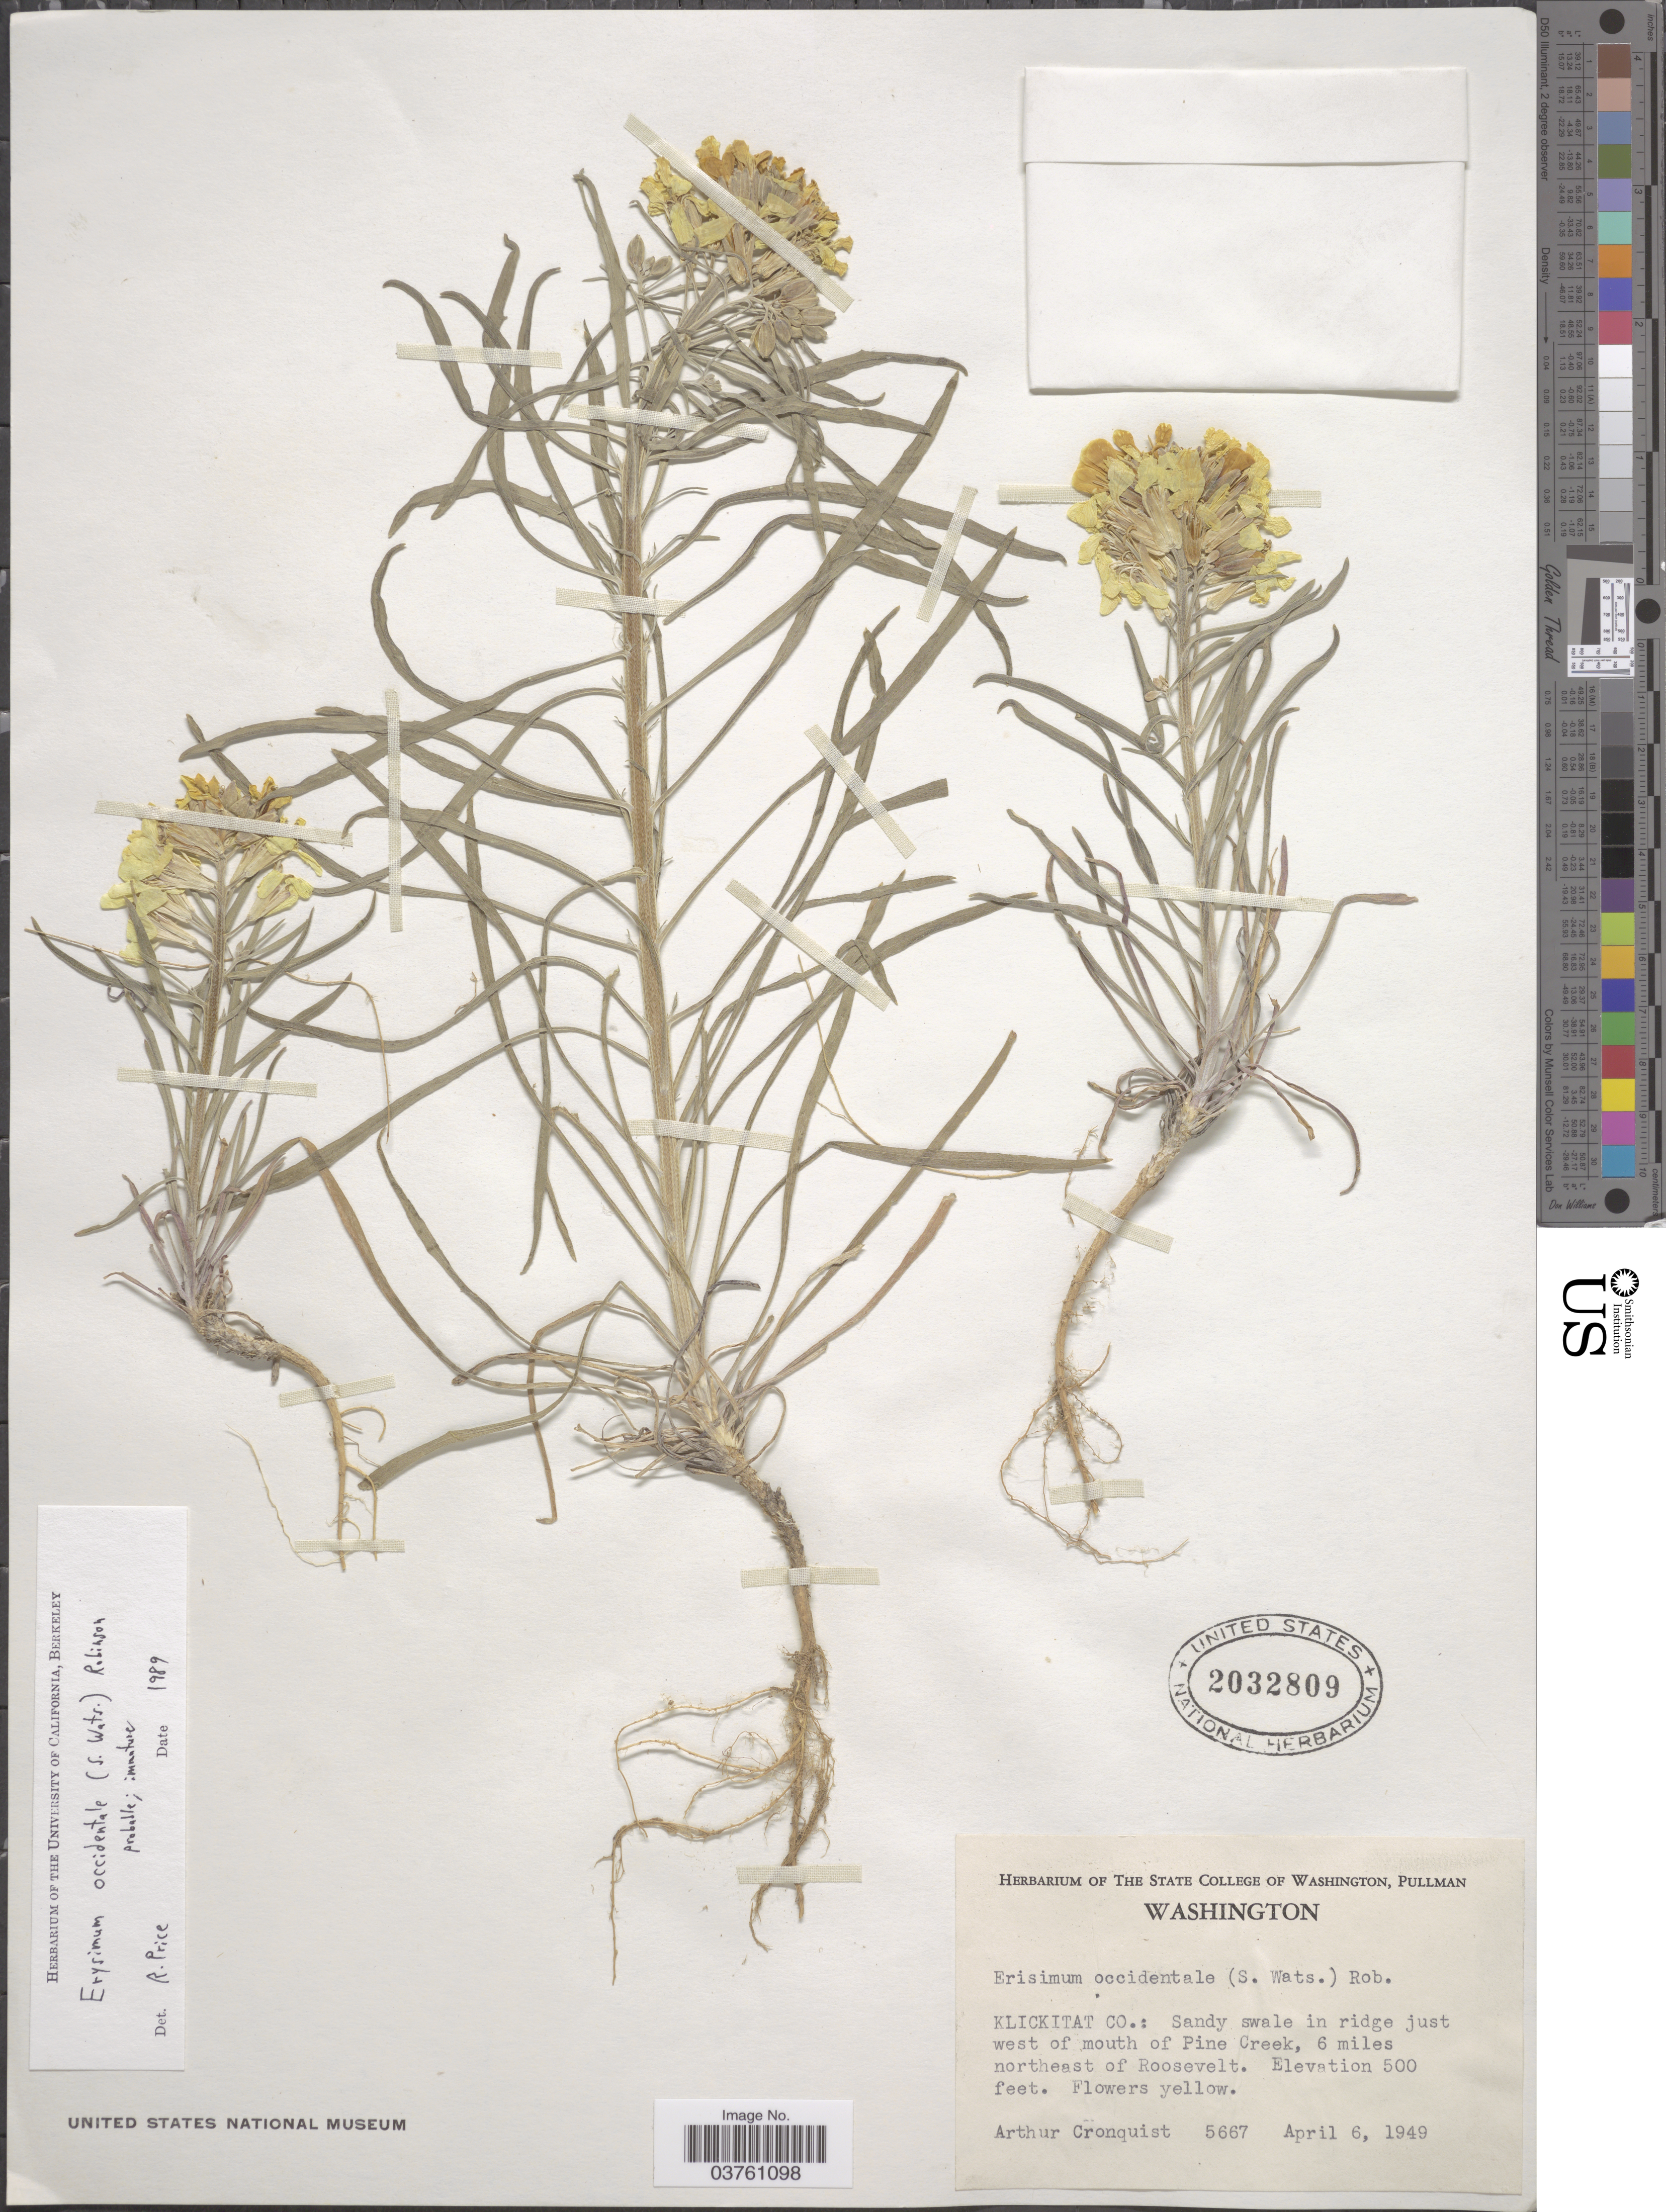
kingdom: Plantae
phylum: Tracheophyta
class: Magnoliopsida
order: Brassicales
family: Brassicaceae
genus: Erysimum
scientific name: Erysimum occidentale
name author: (S. Watson) B.L. Rob.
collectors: A. J. Cronquist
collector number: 5667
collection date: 1949-04-06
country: United States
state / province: Washington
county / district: Klickitat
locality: Klickitat Co.: Sandy swale in ridge just west of mouth of Pine Creek, 6 miles northeast of Roosevelt.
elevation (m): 152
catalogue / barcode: US 2032809